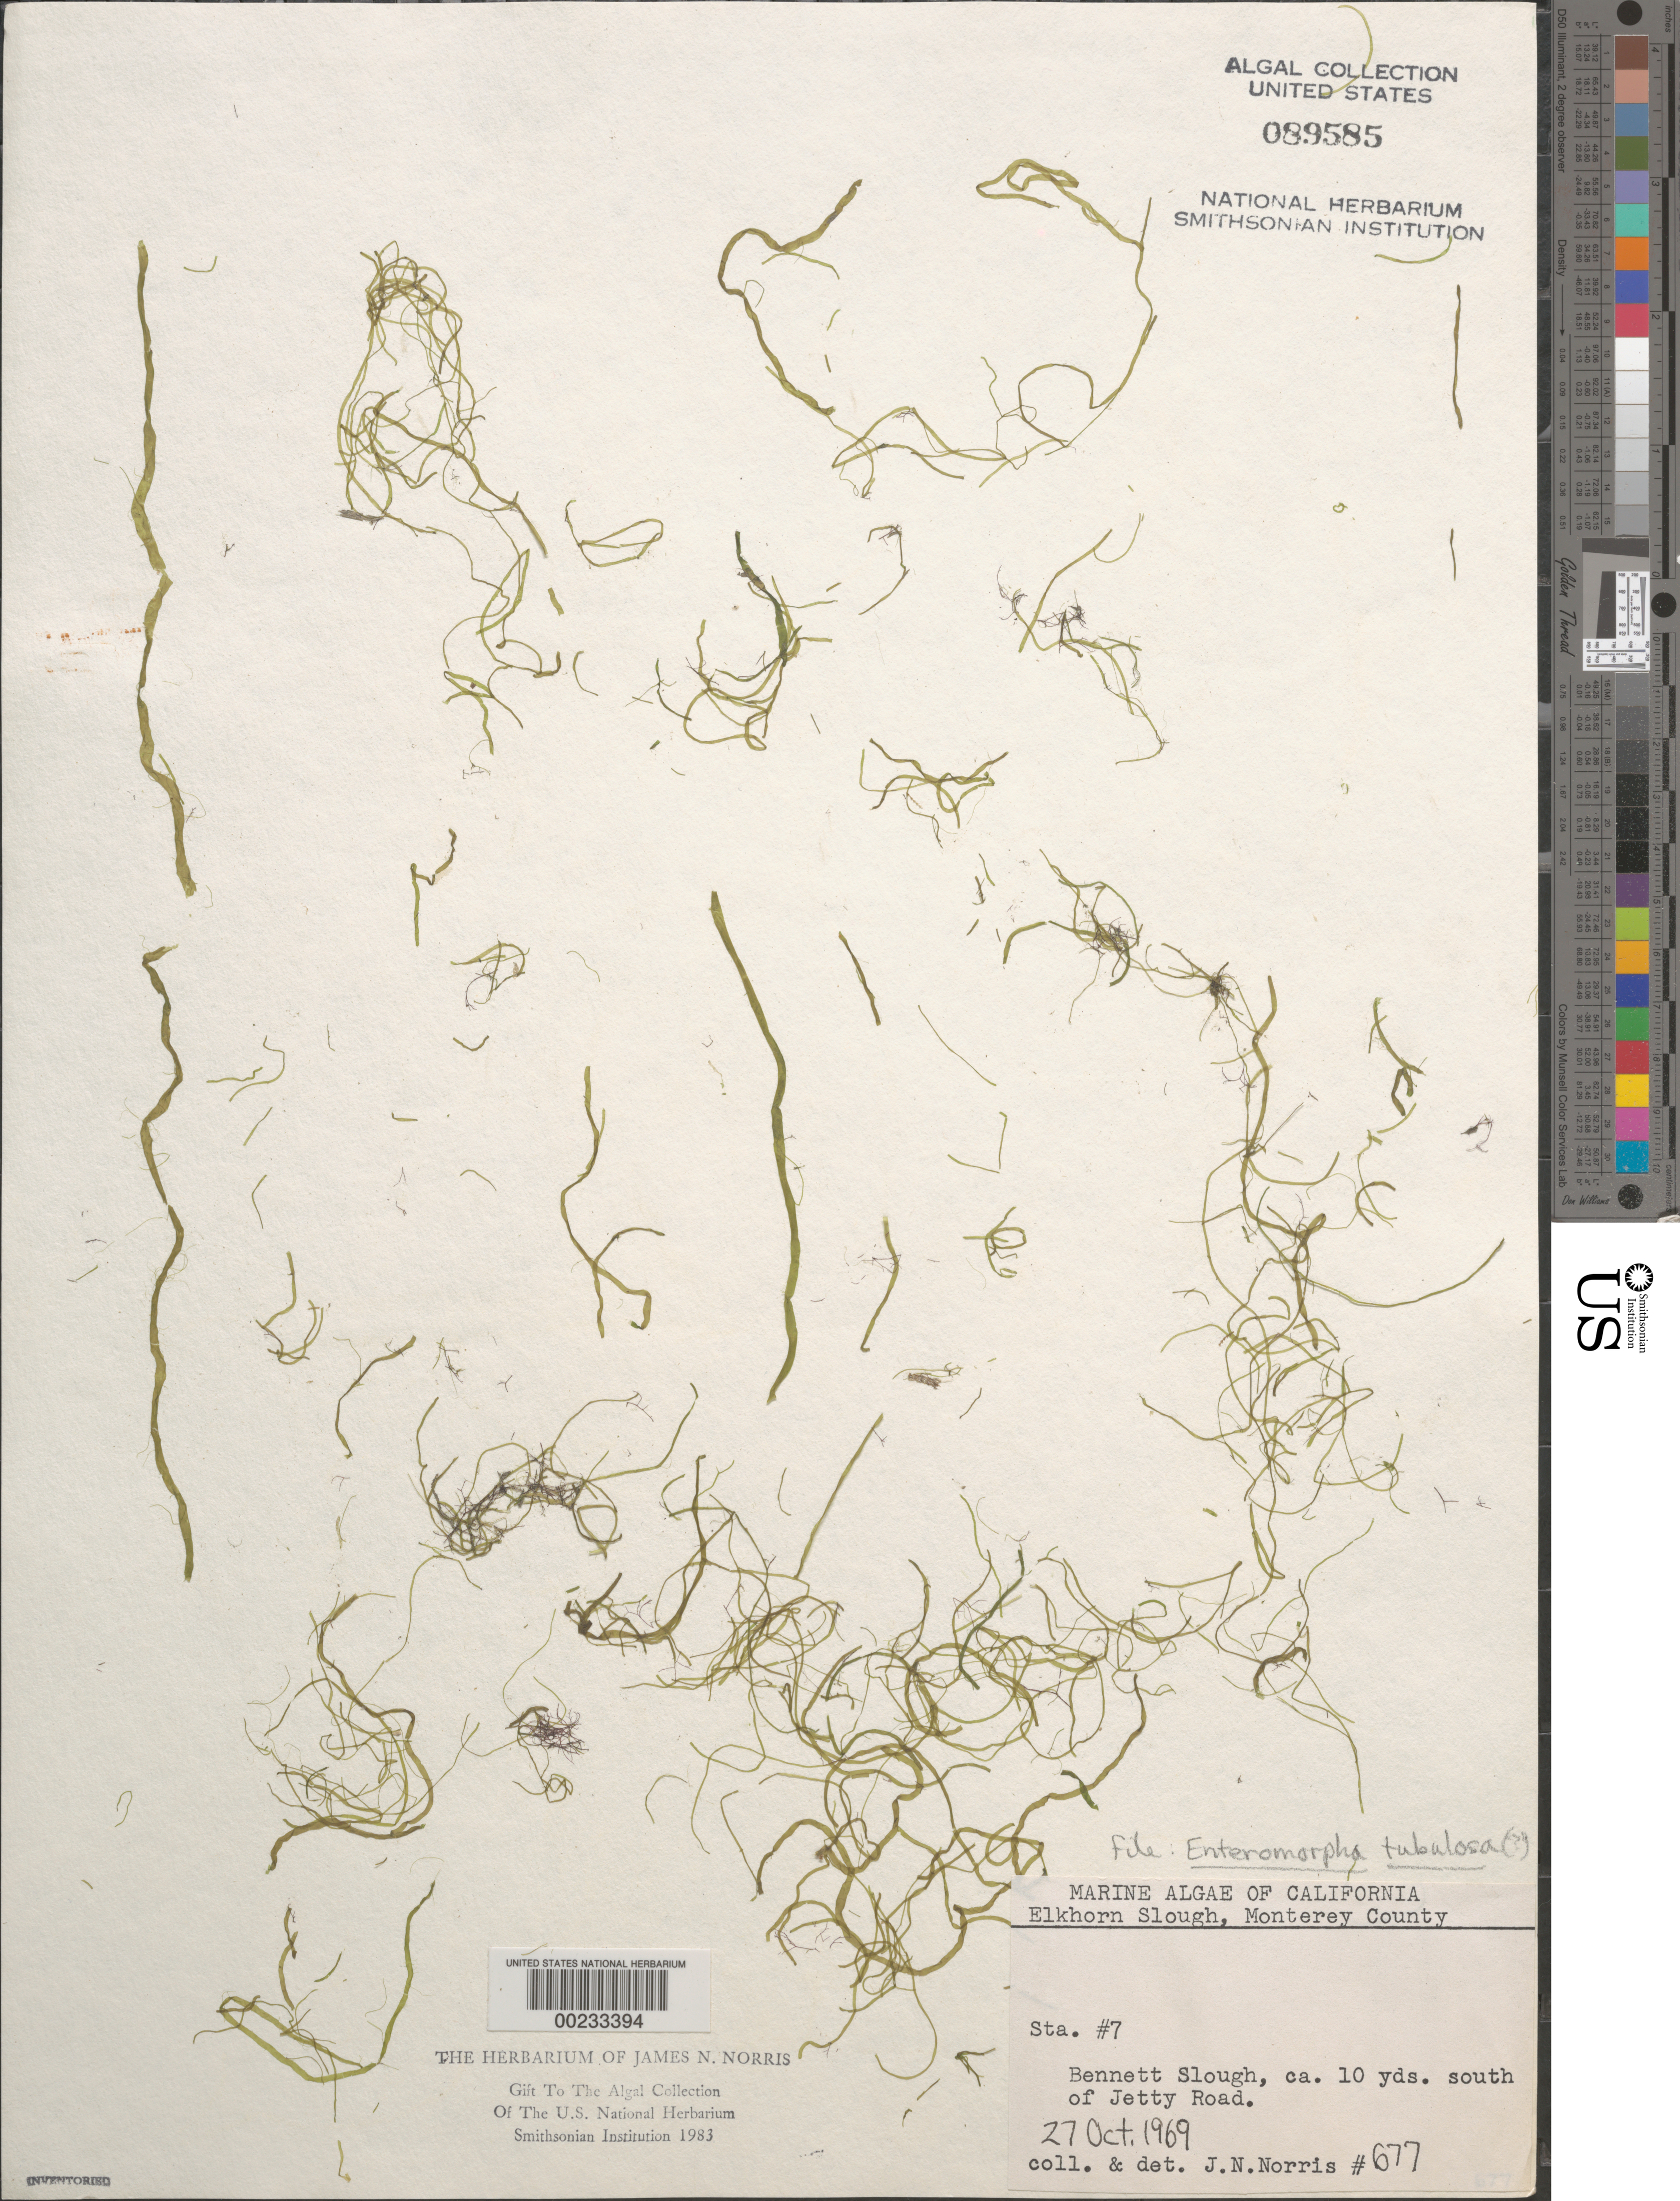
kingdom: Plantae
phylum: Chlorophyta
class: Ulvophyceae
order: Ulvales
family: Ulvaceae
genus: Ulva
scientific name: Ulva flexuosa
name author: Wulfen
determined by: Algae name updating Project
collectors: J. N. Norris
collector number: JN-677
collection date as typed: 27 Oct 1969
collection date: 1969-10-27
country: United States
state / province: California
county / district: Monterey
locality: Bennett Slough, Elkhorn Slough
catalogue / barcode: US 89585